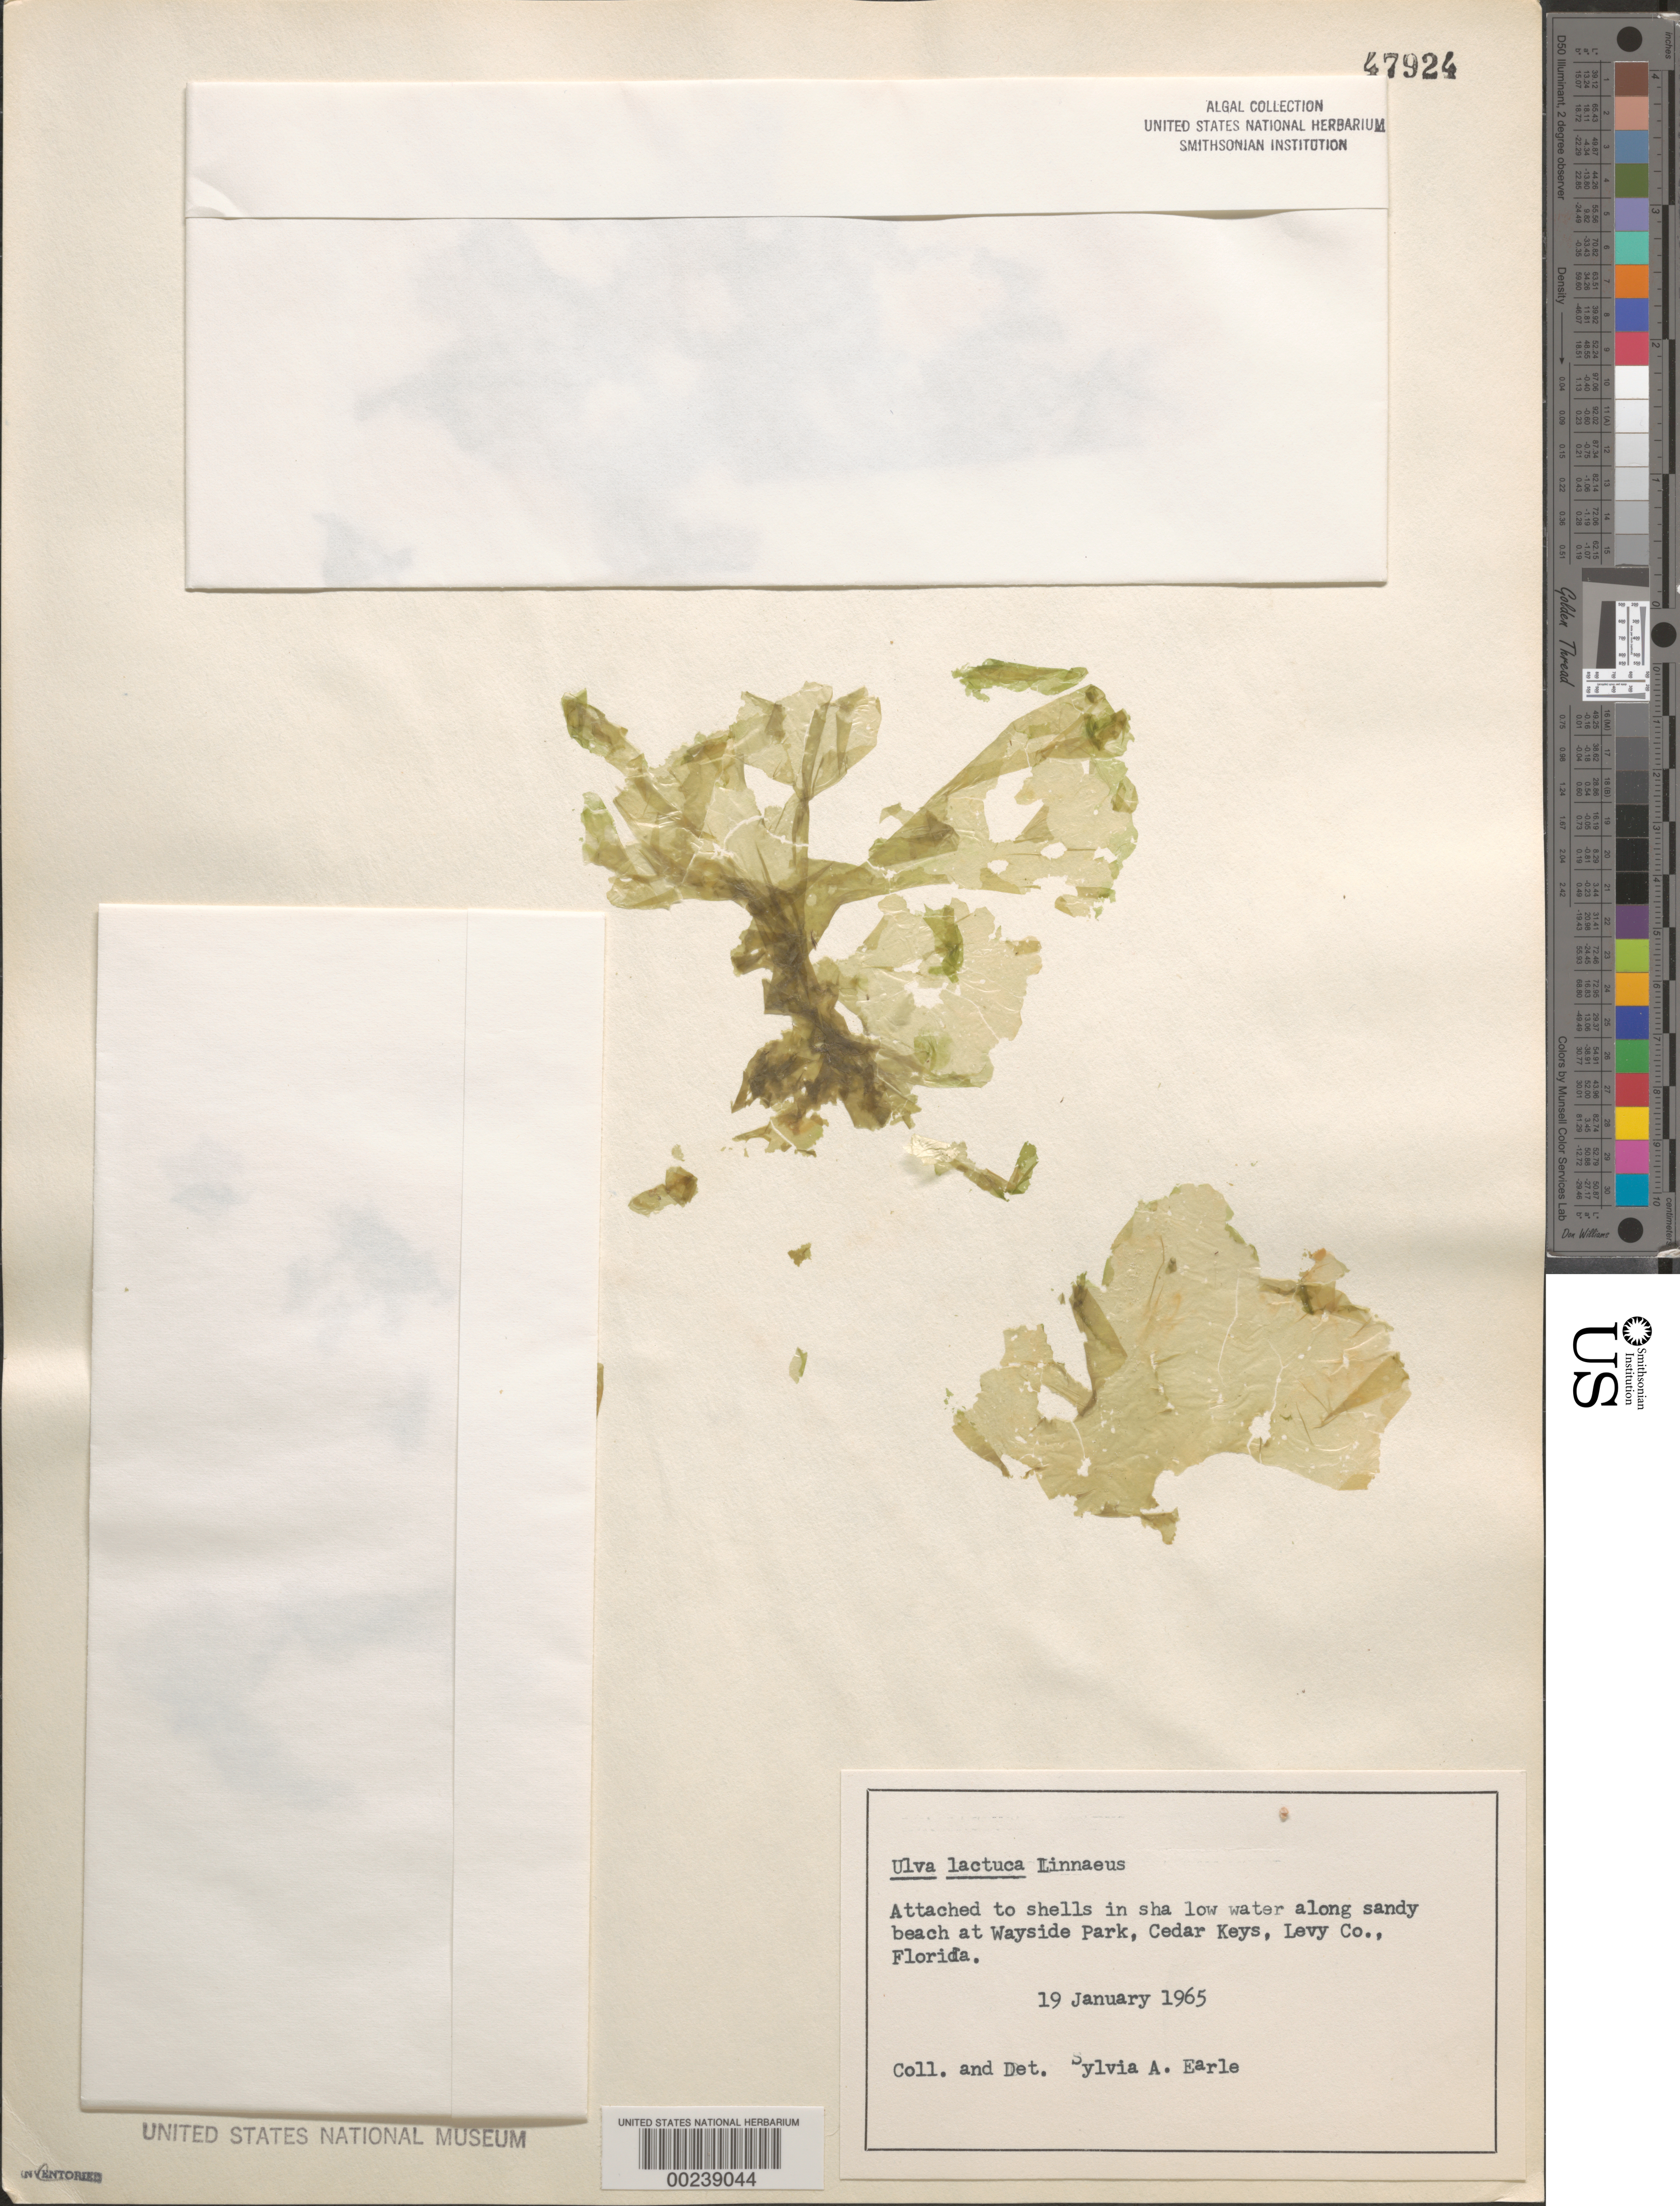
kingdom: Plantae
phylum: Chlorophyta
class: Ulvophyceae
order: Ulvales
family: Ulvaceae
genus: Ulva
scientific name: Ulva lactuca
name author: L.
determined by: Earle, S. A.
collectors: S. A. Earle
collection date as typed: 19 Jan 1965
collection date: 1965-01-19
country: United States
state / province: Florida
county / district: Levy County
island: Way Key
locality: Cedar Key (town), Wayside Park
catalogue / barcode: US 47924